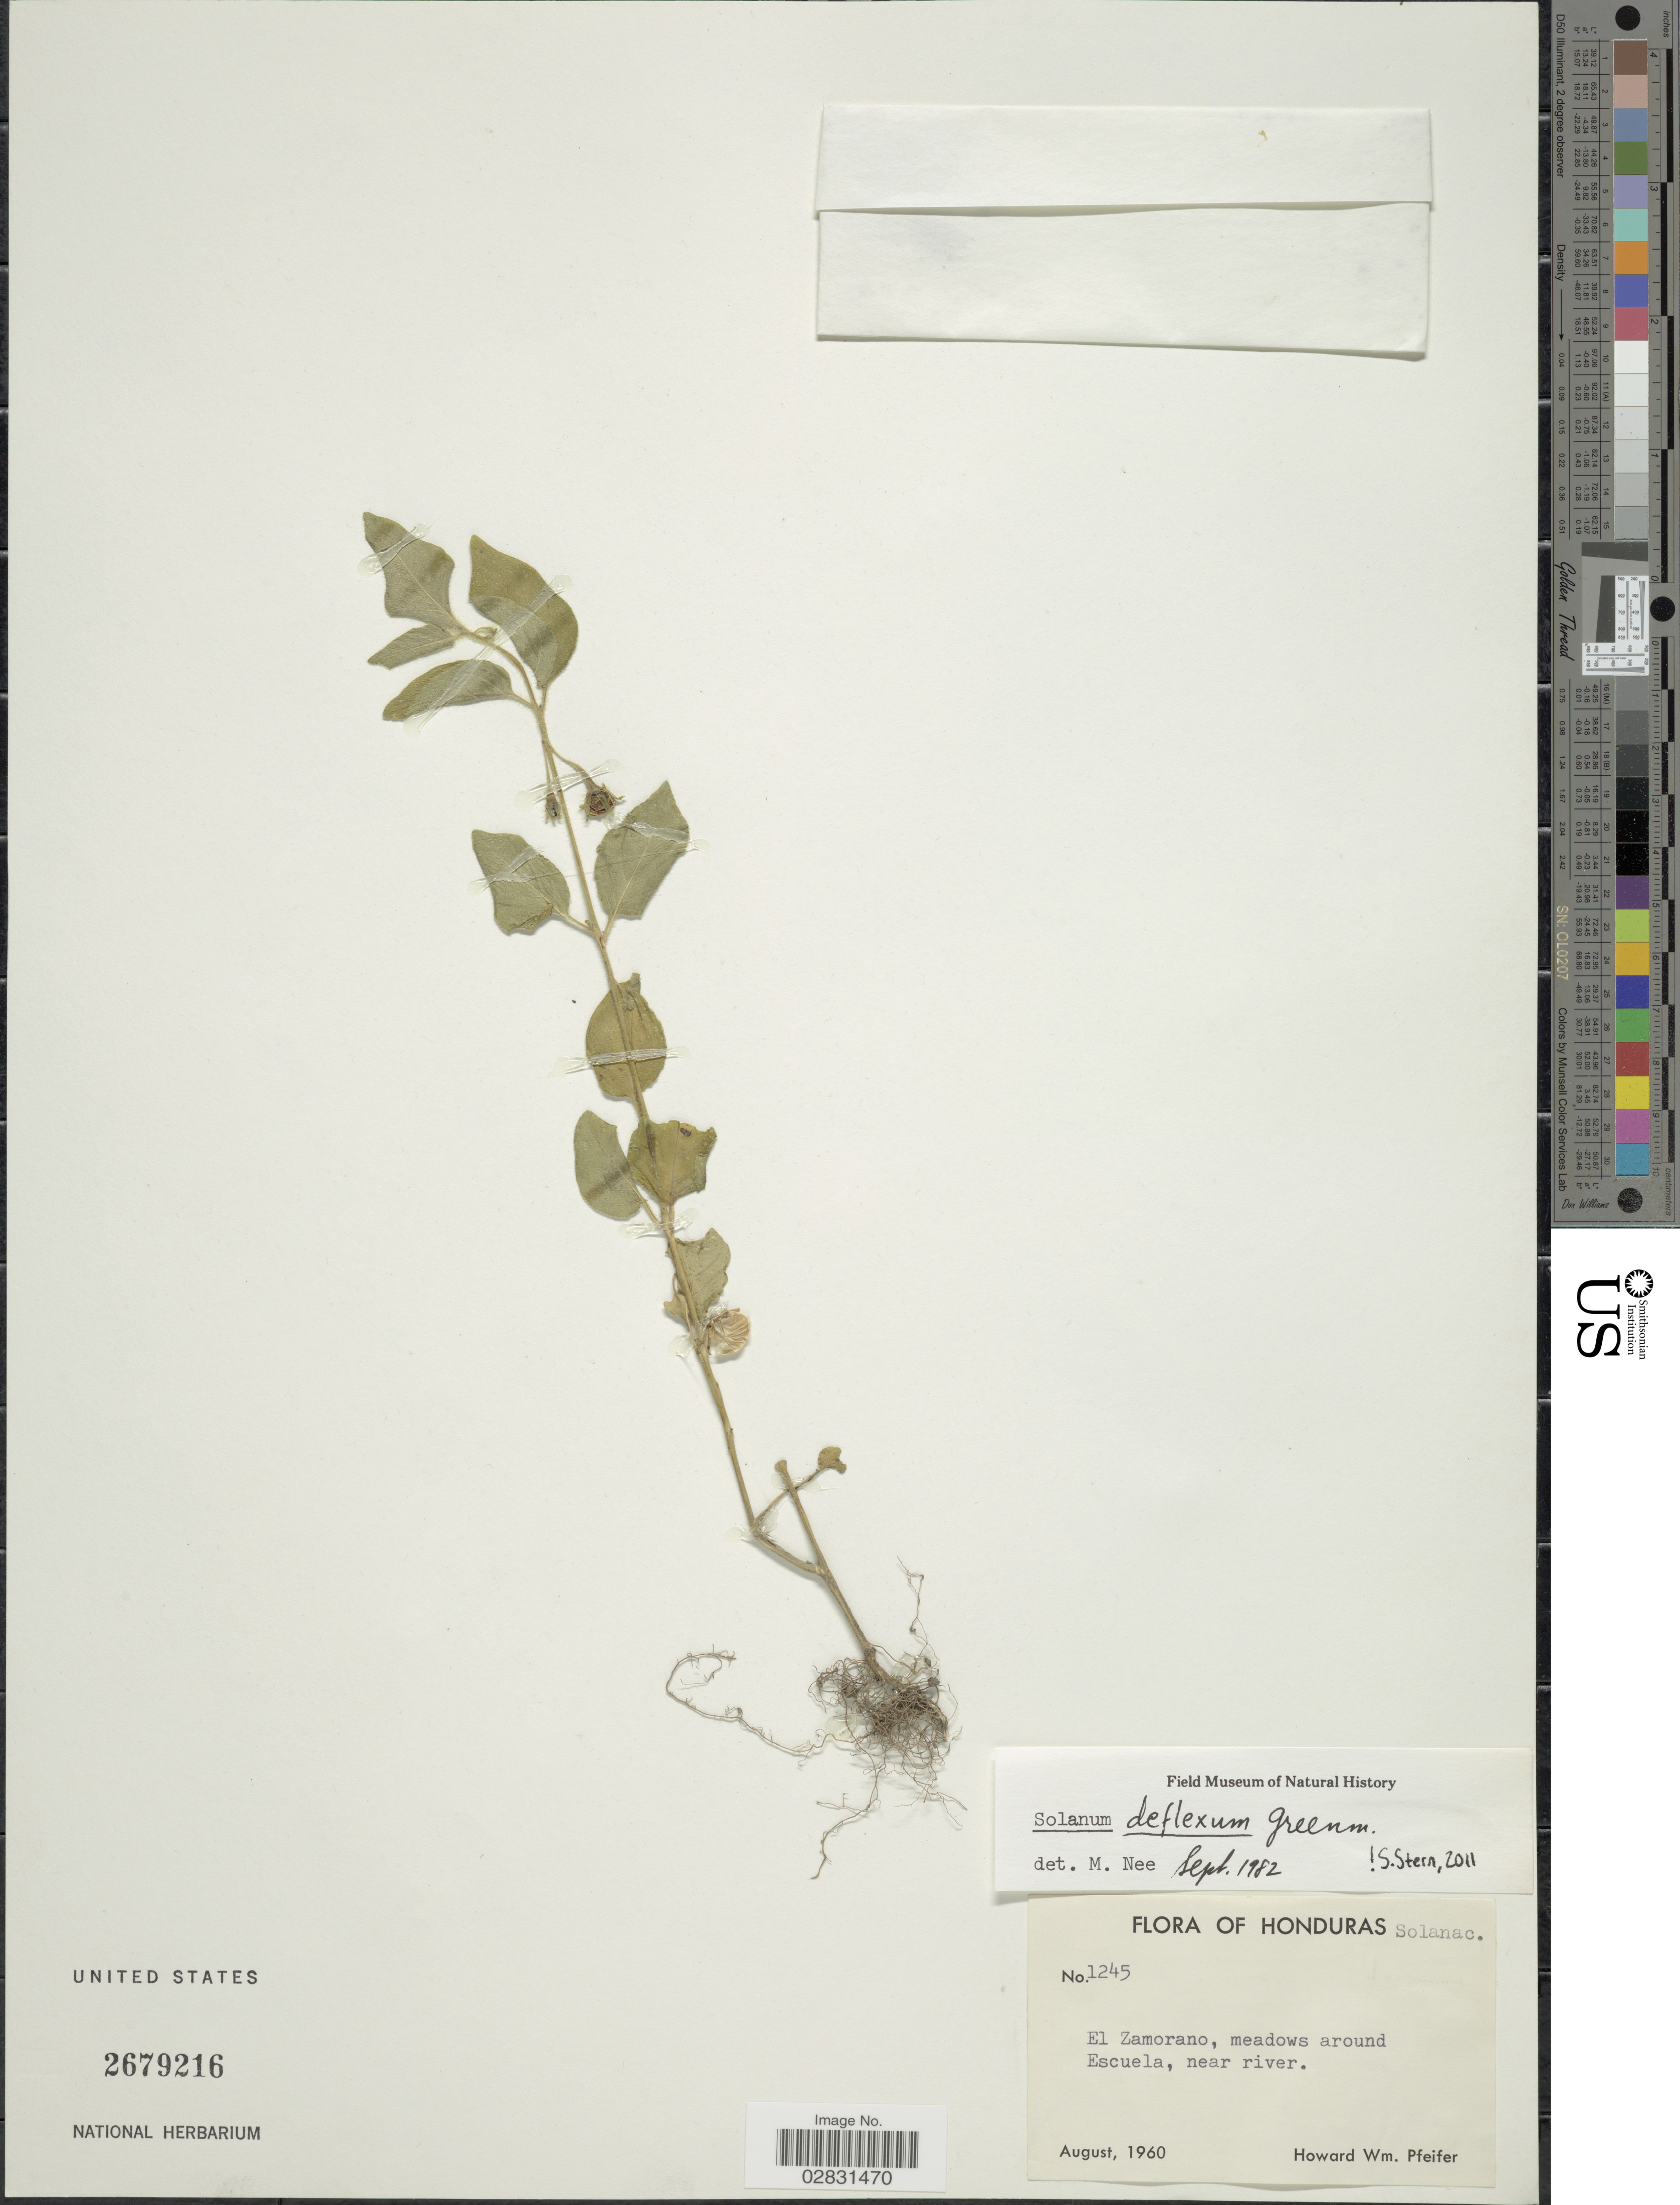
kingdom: Plantae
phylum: Tracheophyta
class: Magnoliopsida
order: Solanales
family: Solanaceae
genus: Solanum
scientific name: Solanum deflexum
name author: Greenm.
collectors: H. W. Pfeifer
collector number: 1245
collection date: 1960-08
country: Honduras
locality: El Zamorano, meadows around Escuela, near river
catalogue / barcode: US 2679216